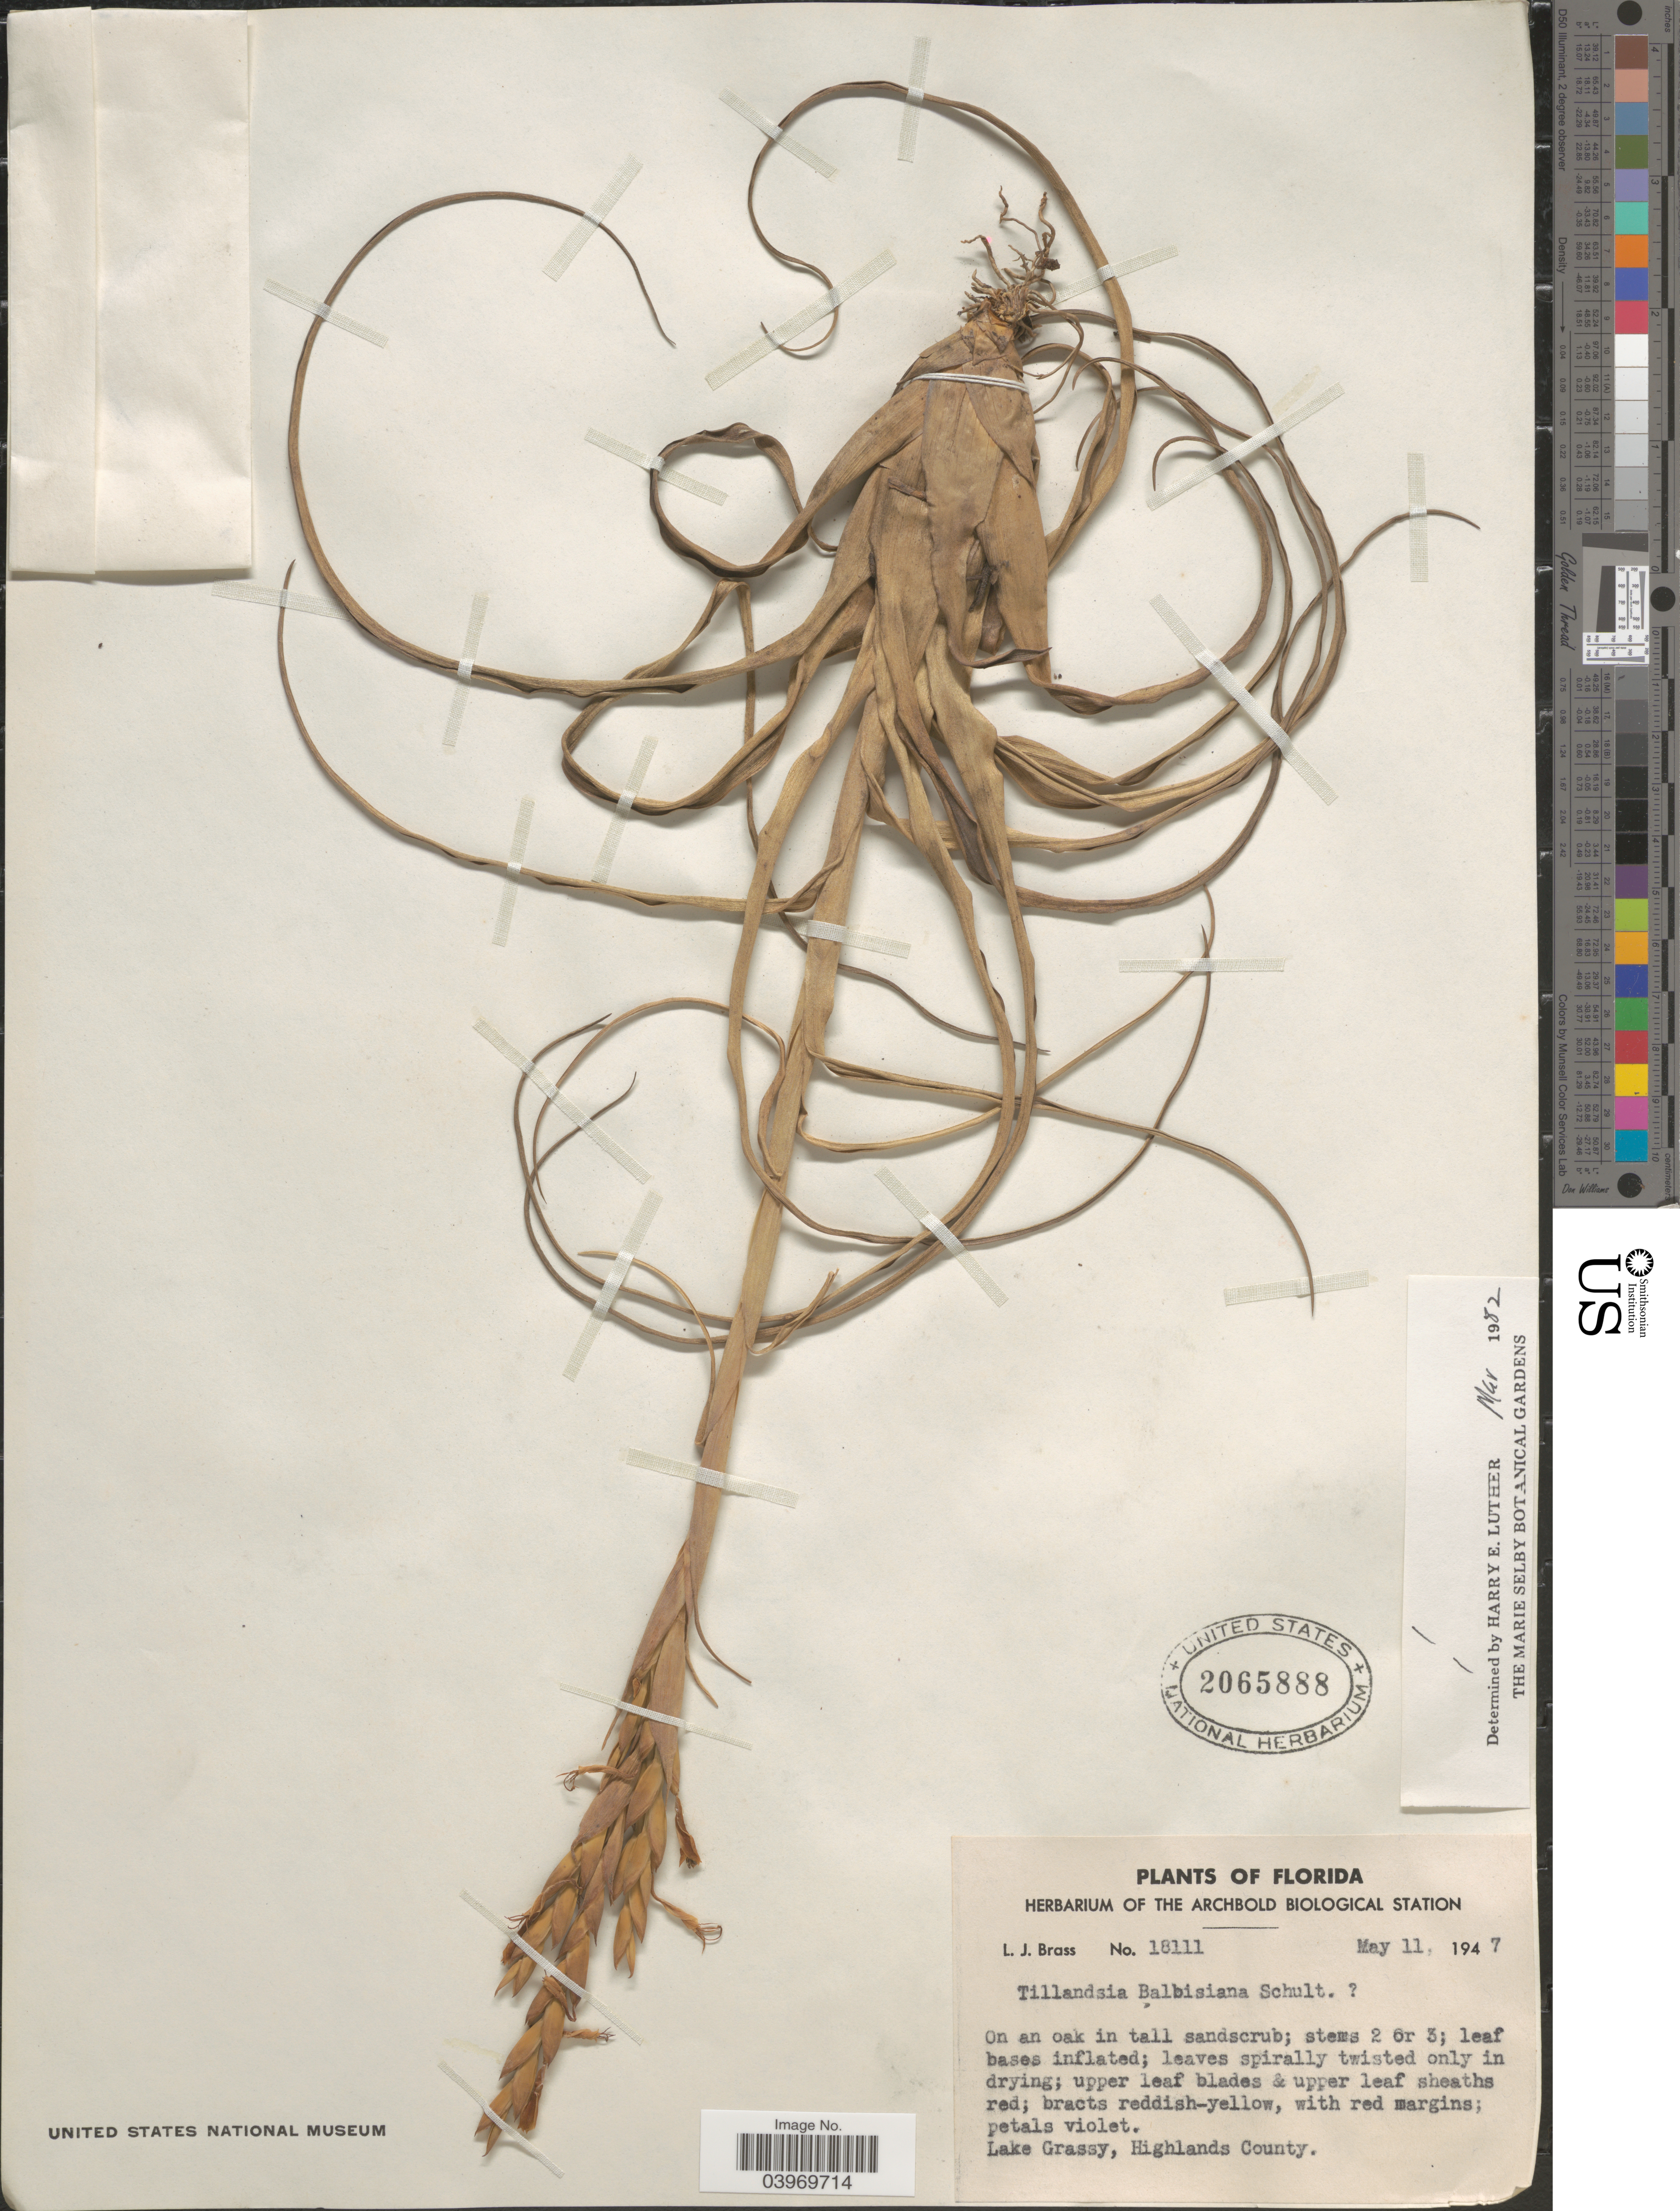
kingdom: Plantae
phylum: Tracheophyta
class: Liliopsida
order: Poales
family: Bromeliaceae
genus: Tillandsia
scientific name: Tillandsia balbisiana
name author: Schult. f.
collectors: L. J. Brass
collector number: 18111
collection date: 1947-05-11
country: United States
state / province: Florida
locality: Lake Grassy, Highlands County.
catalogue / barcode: US 2065888